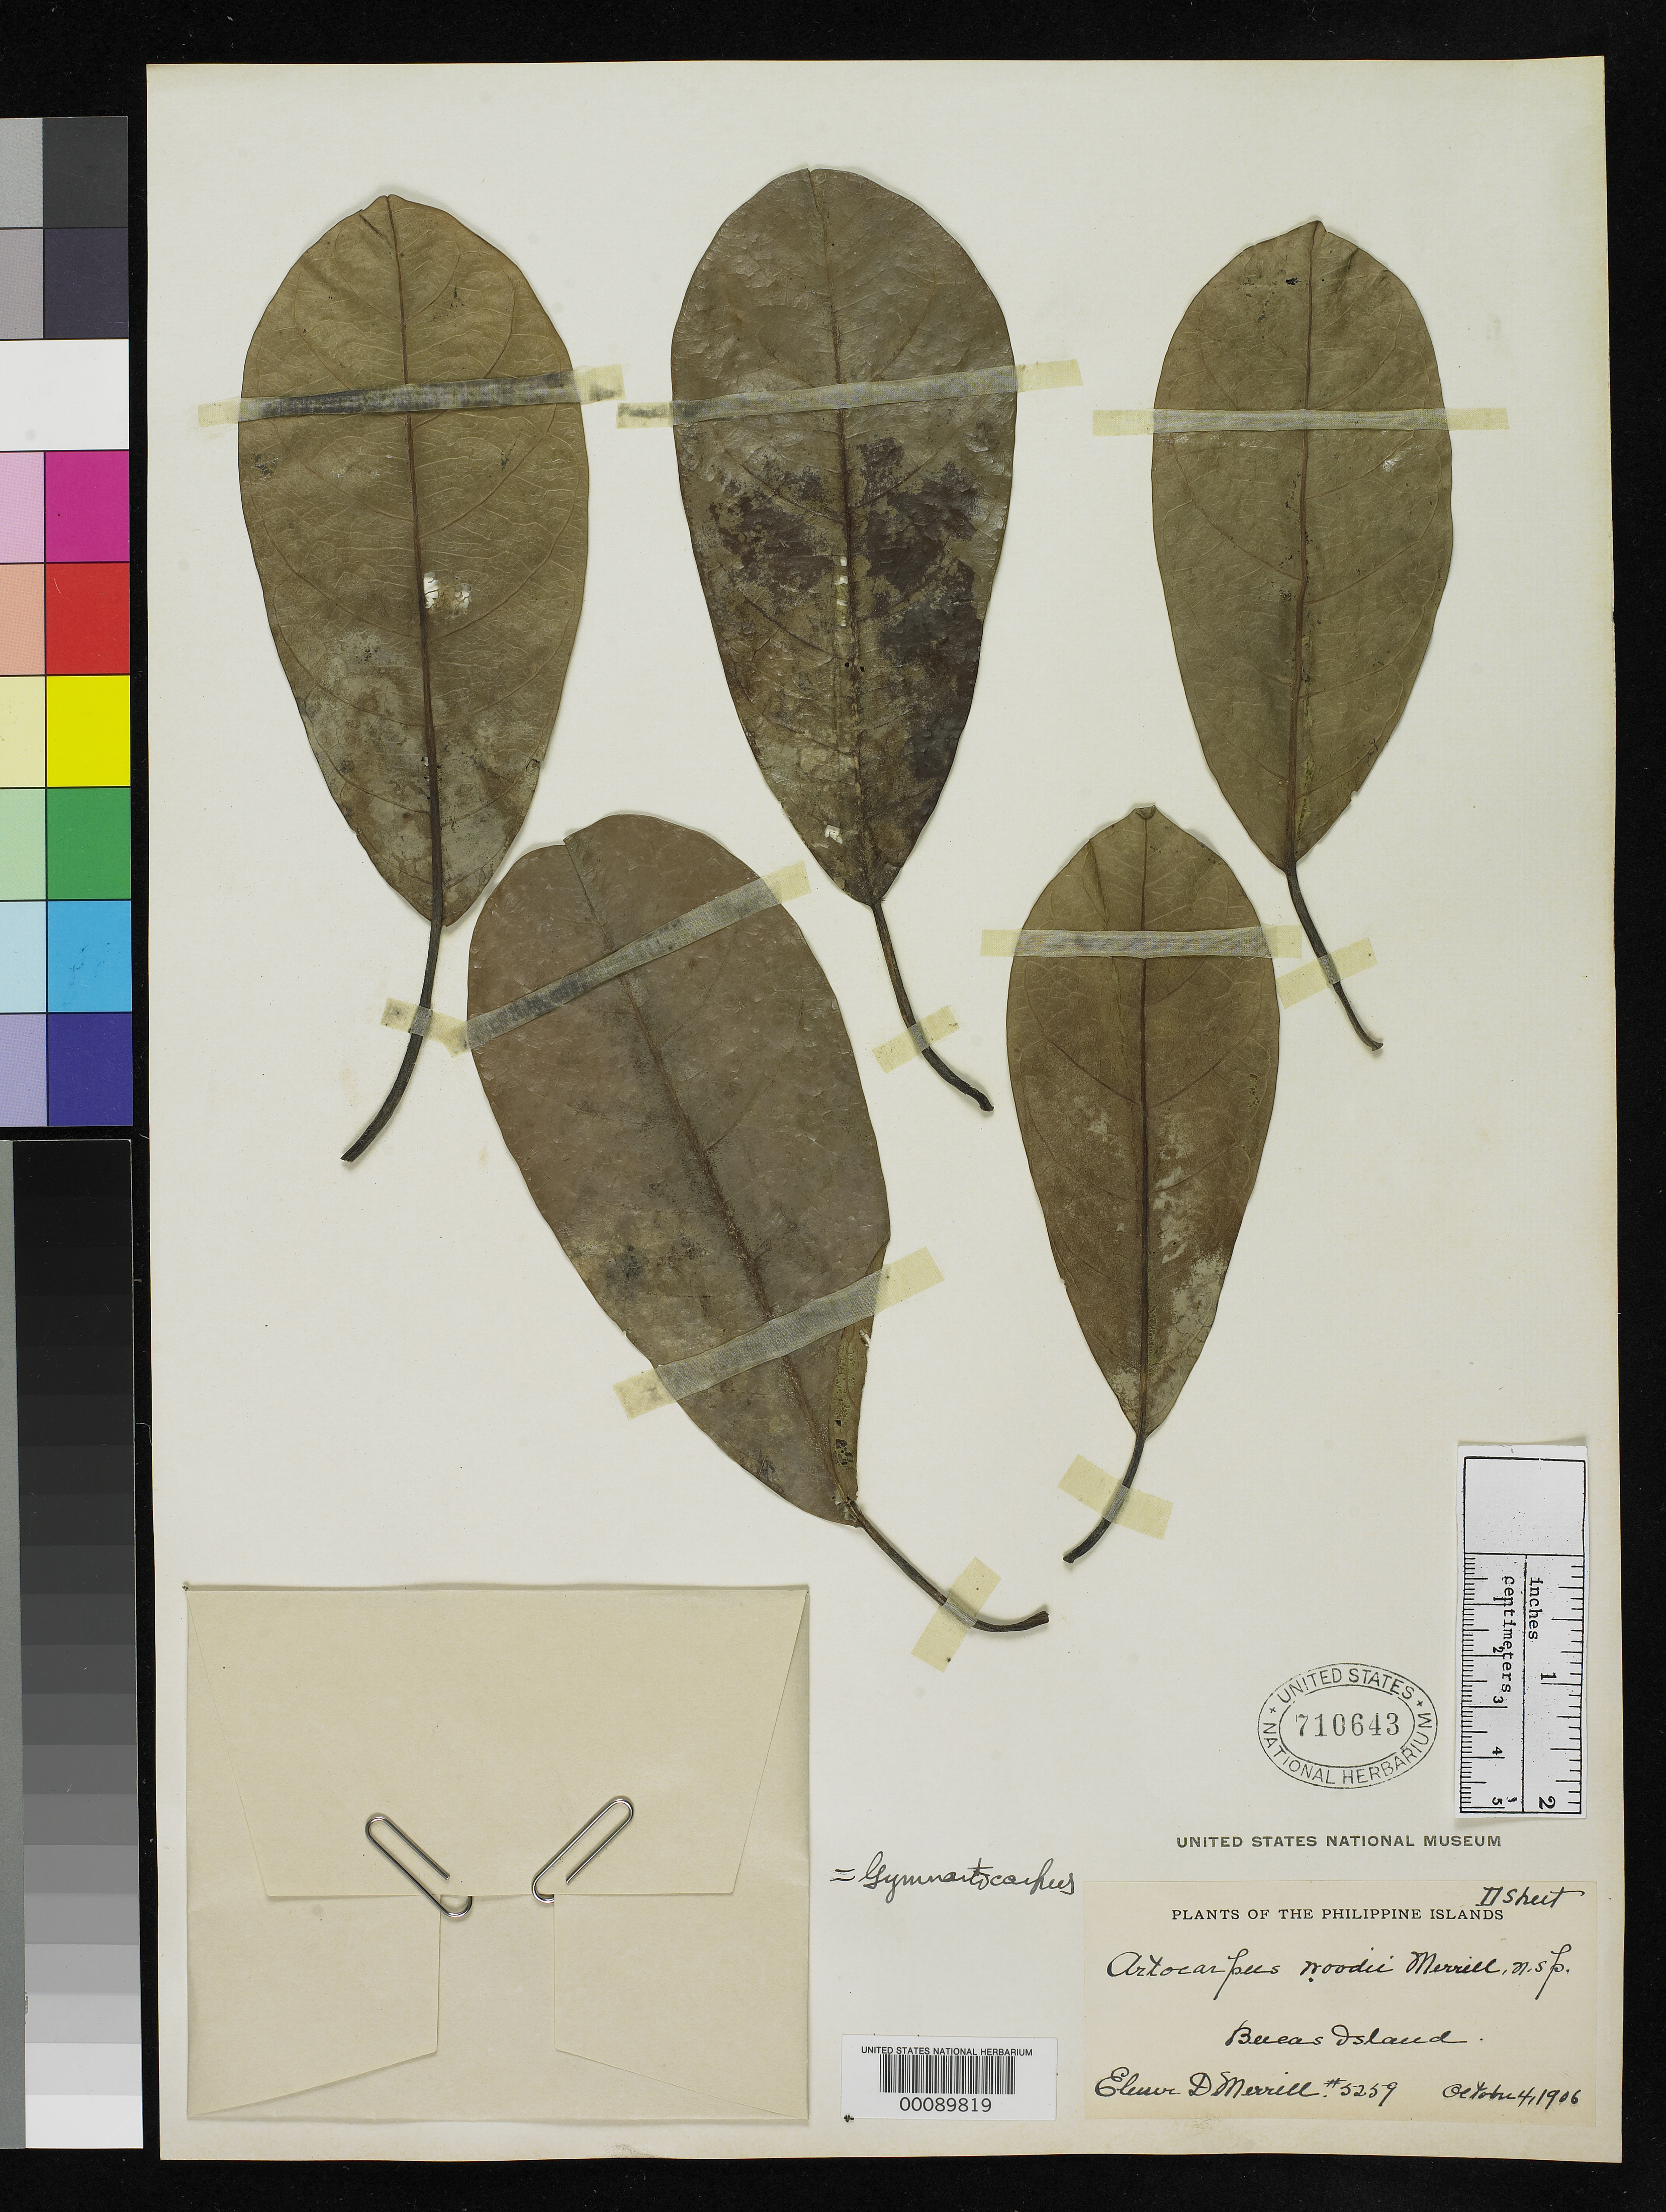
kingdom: Plantae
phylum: Tracheophyta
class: Magnoliopsida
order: Rosales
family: Moraceae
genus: Artocarpus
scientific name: Artocarpus woodii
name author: Merr.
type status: Isotype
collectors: E. D. Merrill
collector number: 5259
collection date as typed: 04 Oct 1906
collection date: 1906-10-04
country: Philippines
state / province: Caraga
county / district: Surigao del Norte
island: Bucas Grande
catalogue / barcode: US 710643